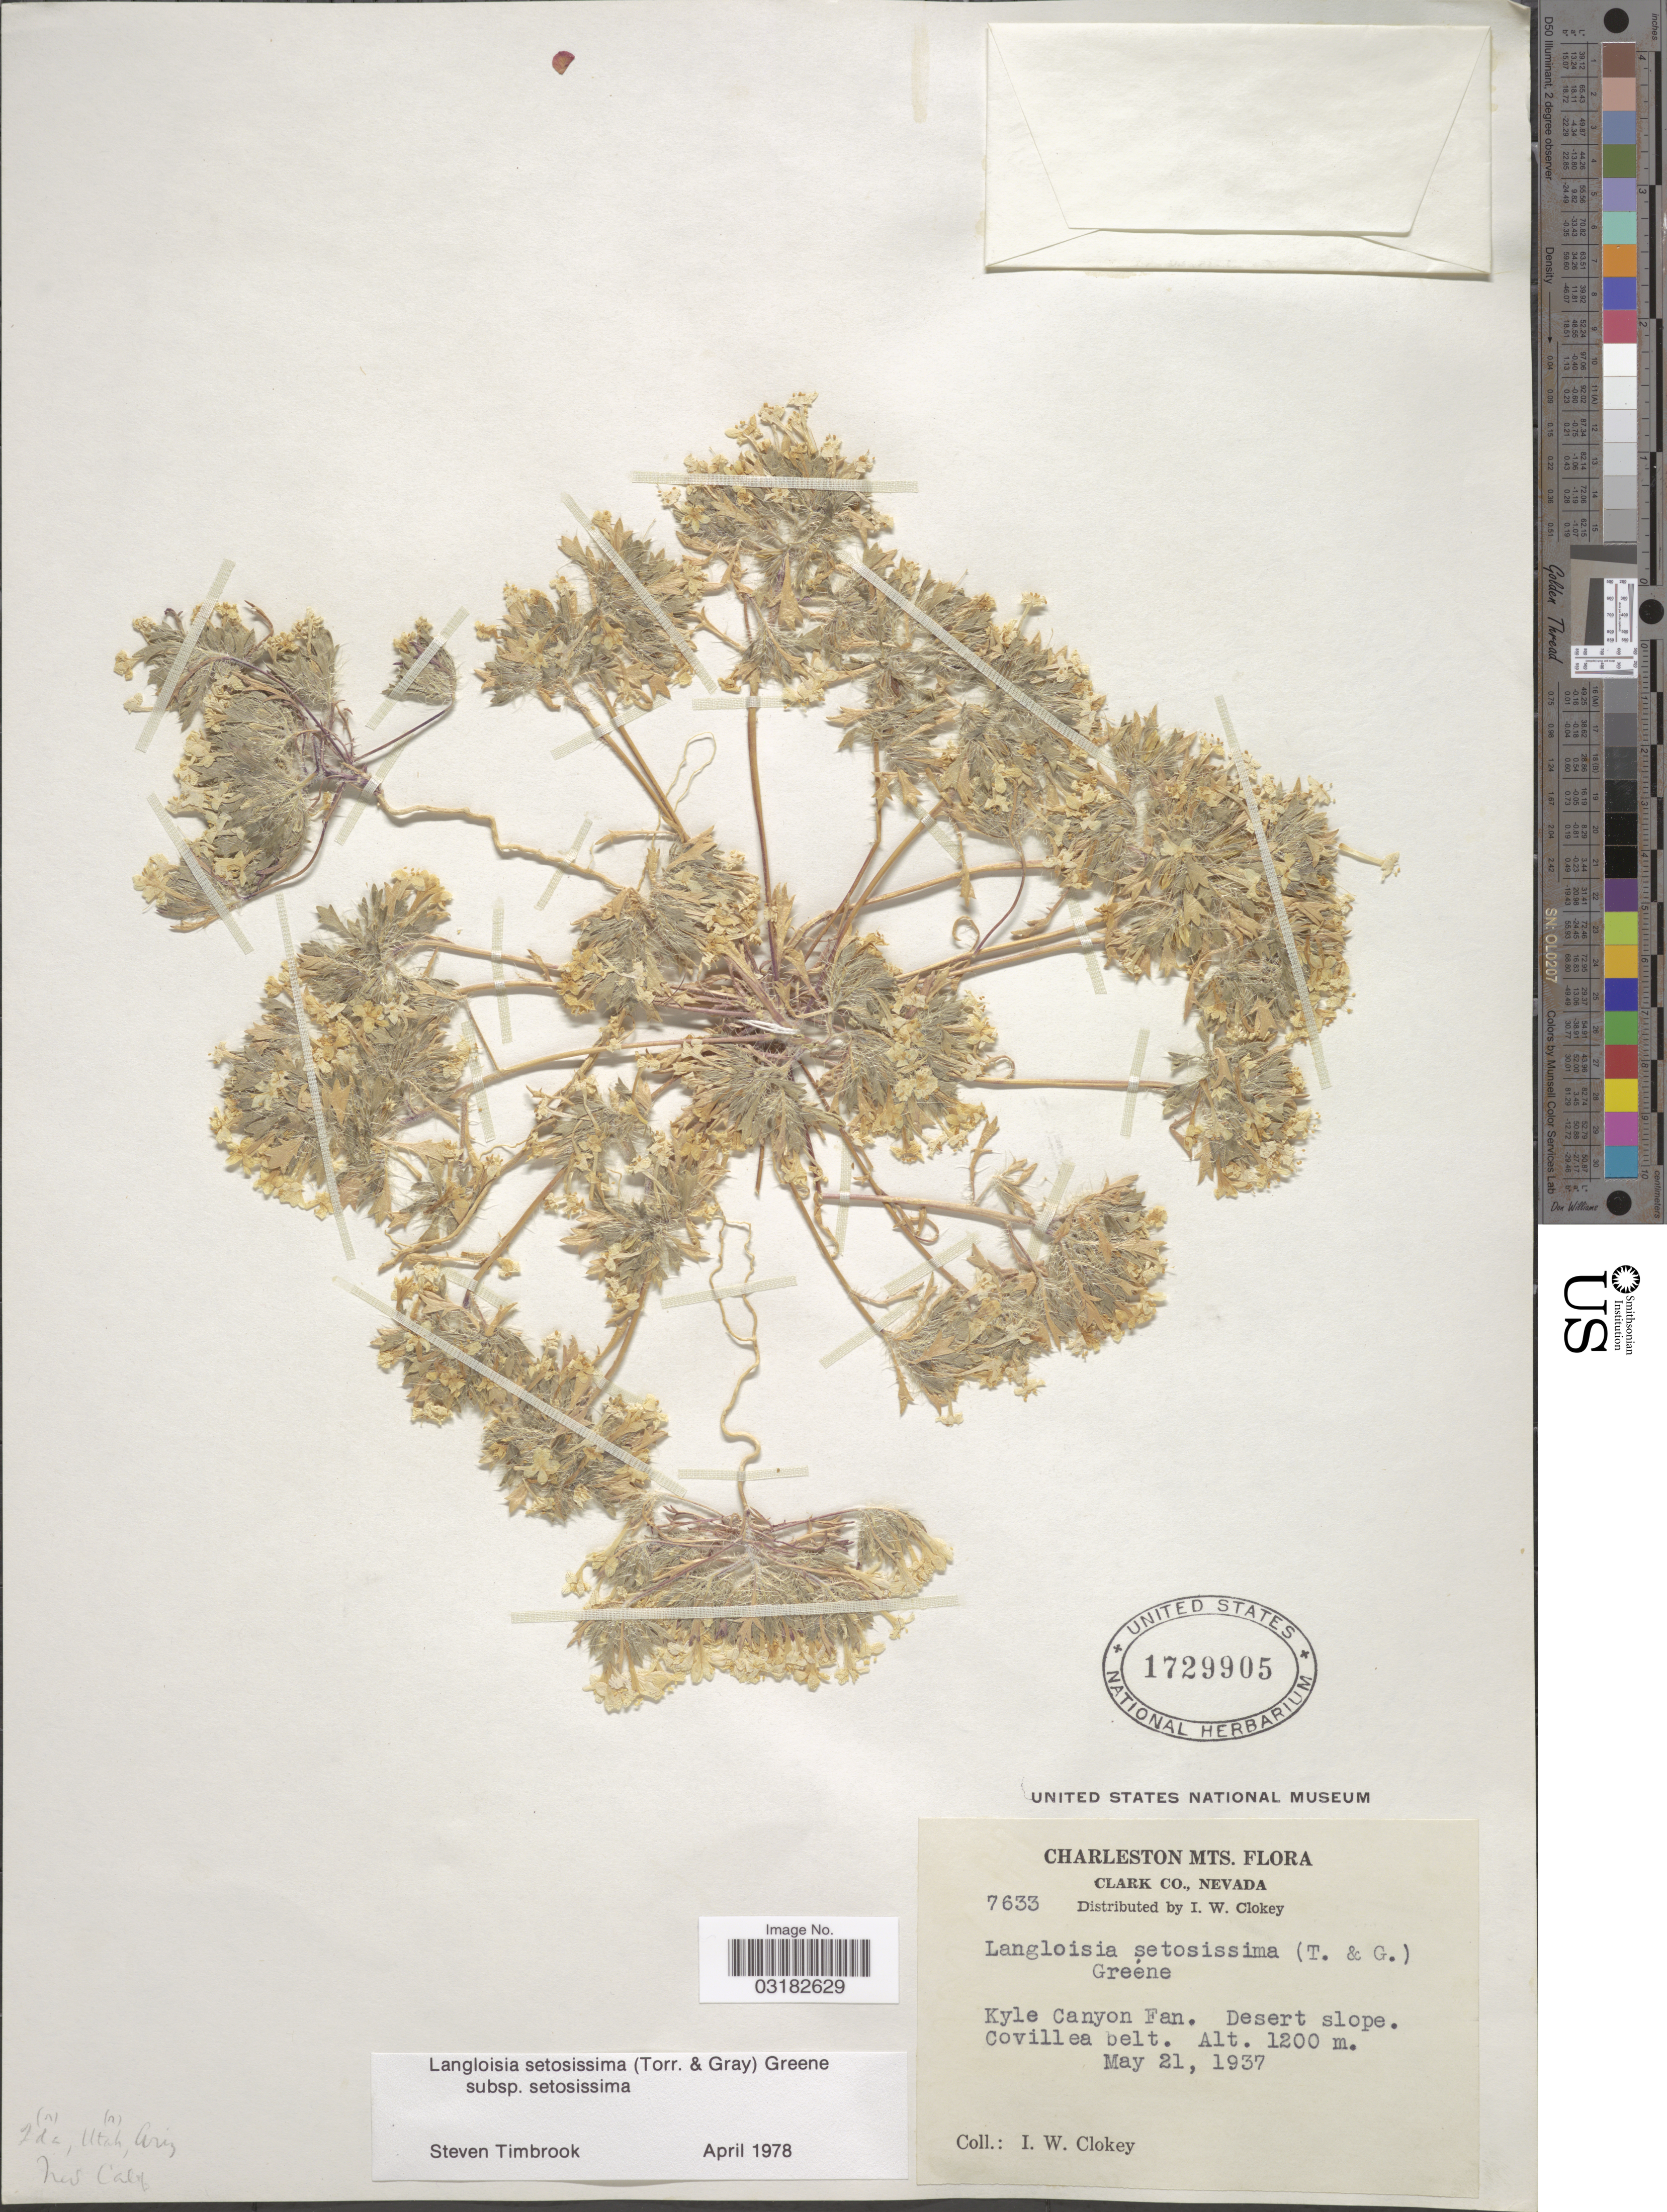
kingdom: Plantae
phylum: Tracheophyta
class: Magnoliopsida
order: Ericales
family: Polemoniaceae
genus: Langloisia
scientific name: Langloisia setosissima subsp. setosissima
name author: (Torr. & A. Gray) Greene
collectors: I. W. Clokey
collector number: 7633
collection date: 1937-05-21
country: United States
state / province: Nevada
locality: Charleston Mts. Clark Co. Kyle Canyon Fan. Desert slope. Covillea belt.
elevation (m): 1200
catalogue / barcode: US 1729905